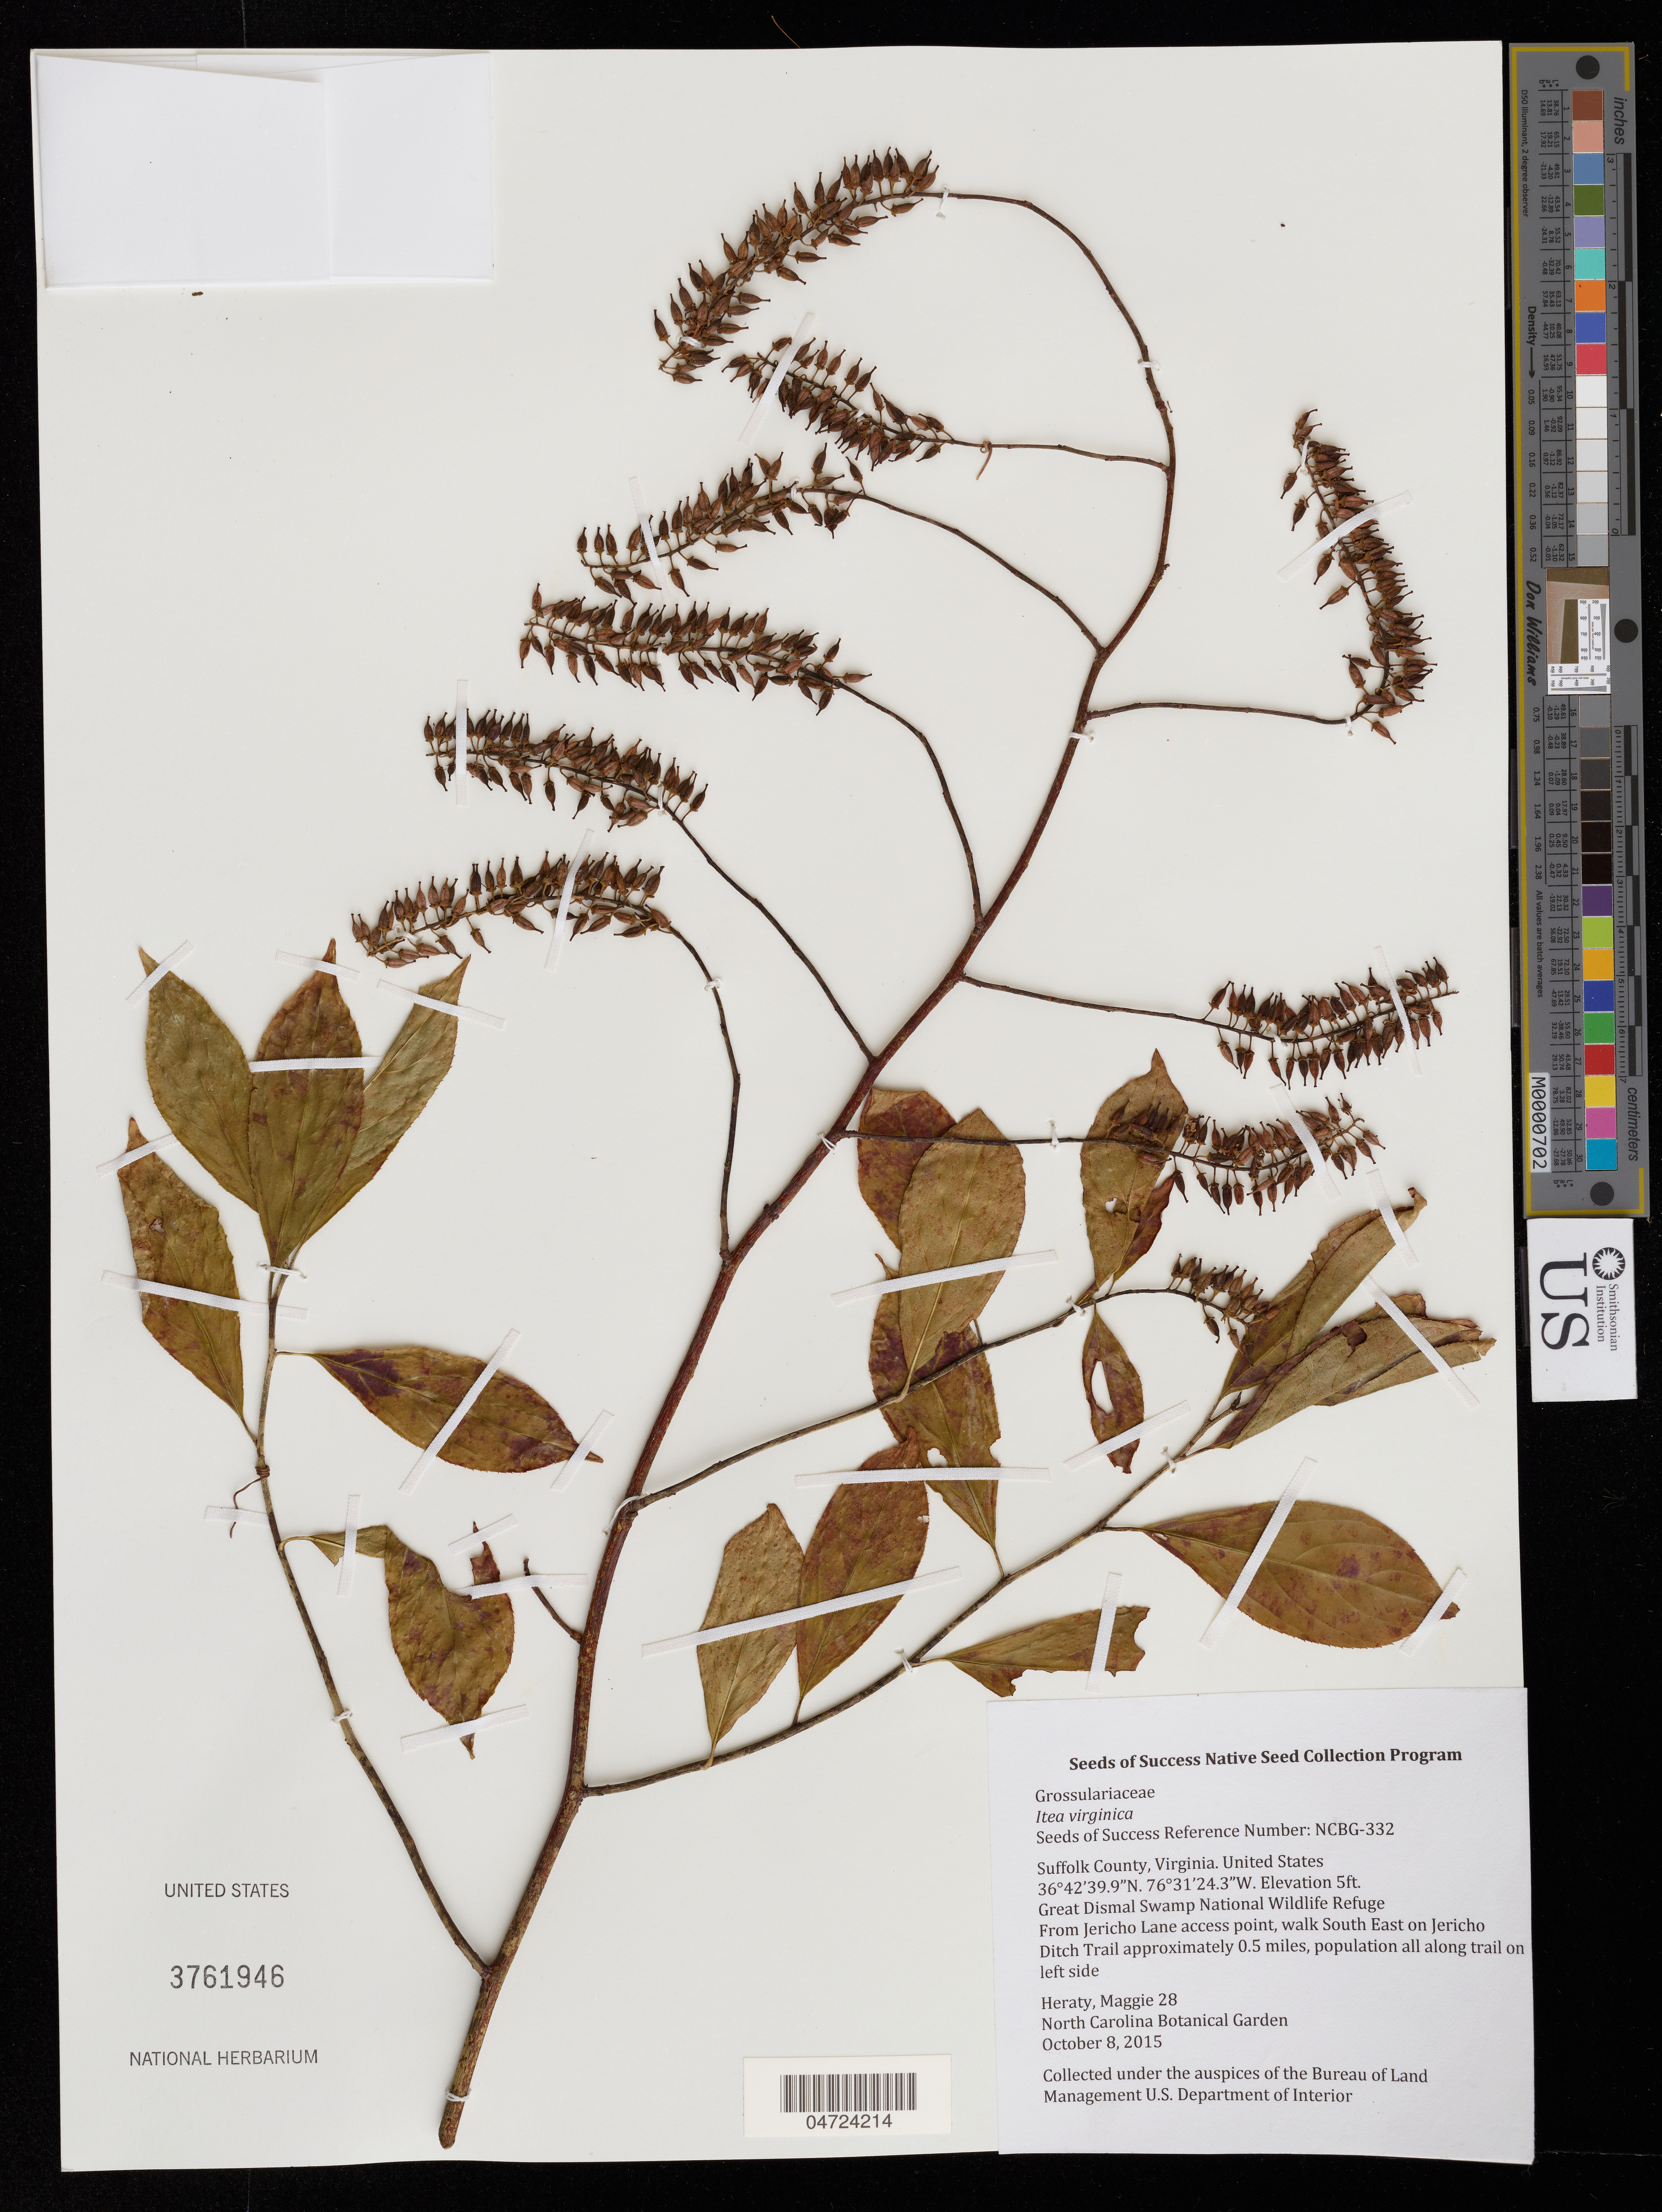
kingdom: Plantae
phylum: Tracheophyta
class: Magnoliopsida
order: Saxifragales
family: Iteaceae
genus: Itea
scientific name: Itea virginica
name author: L.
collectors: M. Heraty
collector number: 28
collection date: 2015-10-08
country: United States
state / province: Virginia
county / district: City of Suffolk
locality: Suffolk County. Great Dismal Swamp National Wildlife Refuge. From Jericho Lane access point, walk South East on Jericho Ditch Trail approximately 0.5 miles, population all along trail on left side.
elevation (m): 2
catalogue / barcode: US 3761946